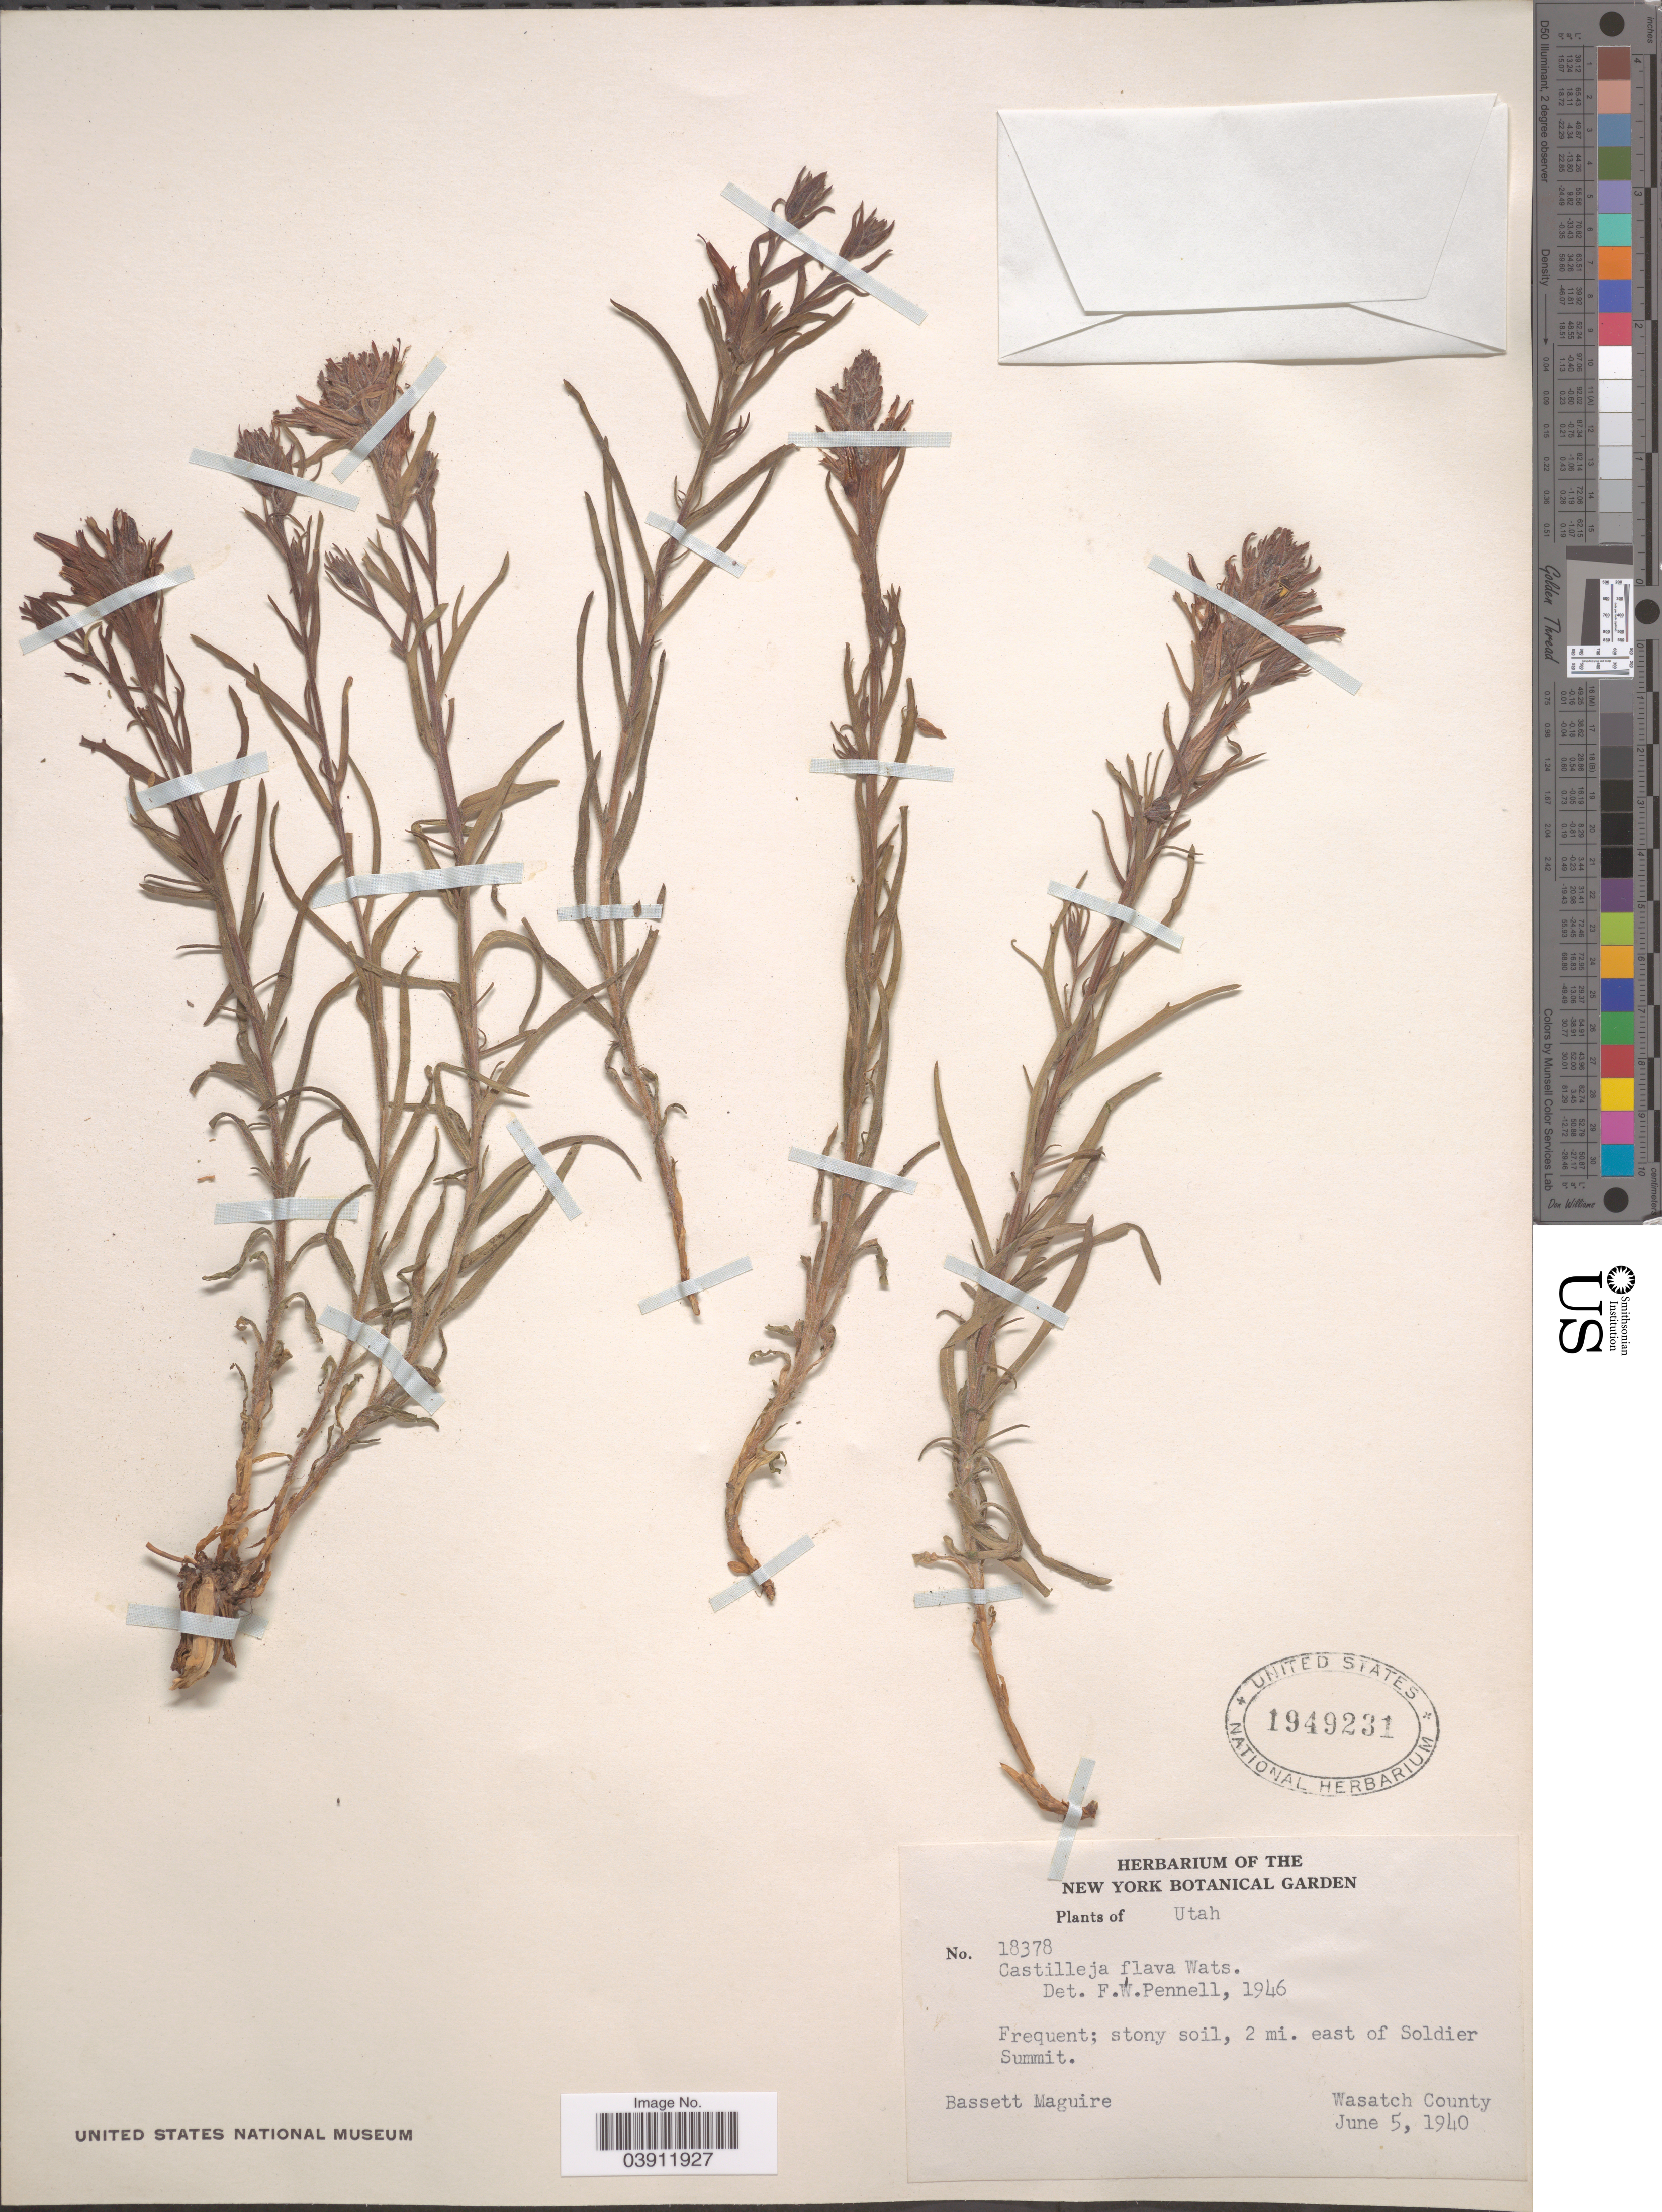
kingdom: Plantae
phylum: Tracheophyta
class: Magnoliopsida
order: Lamiales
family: Orobanchaceae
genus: Castilleja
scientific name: Castilleja flava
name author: S. Watson in C. King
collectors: B. Maguire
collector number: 18378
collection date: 1940-06-05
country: United States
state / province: Utah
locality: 2 mi. east of Soldier Summit. Wasatch County.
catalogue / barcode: US 1949231